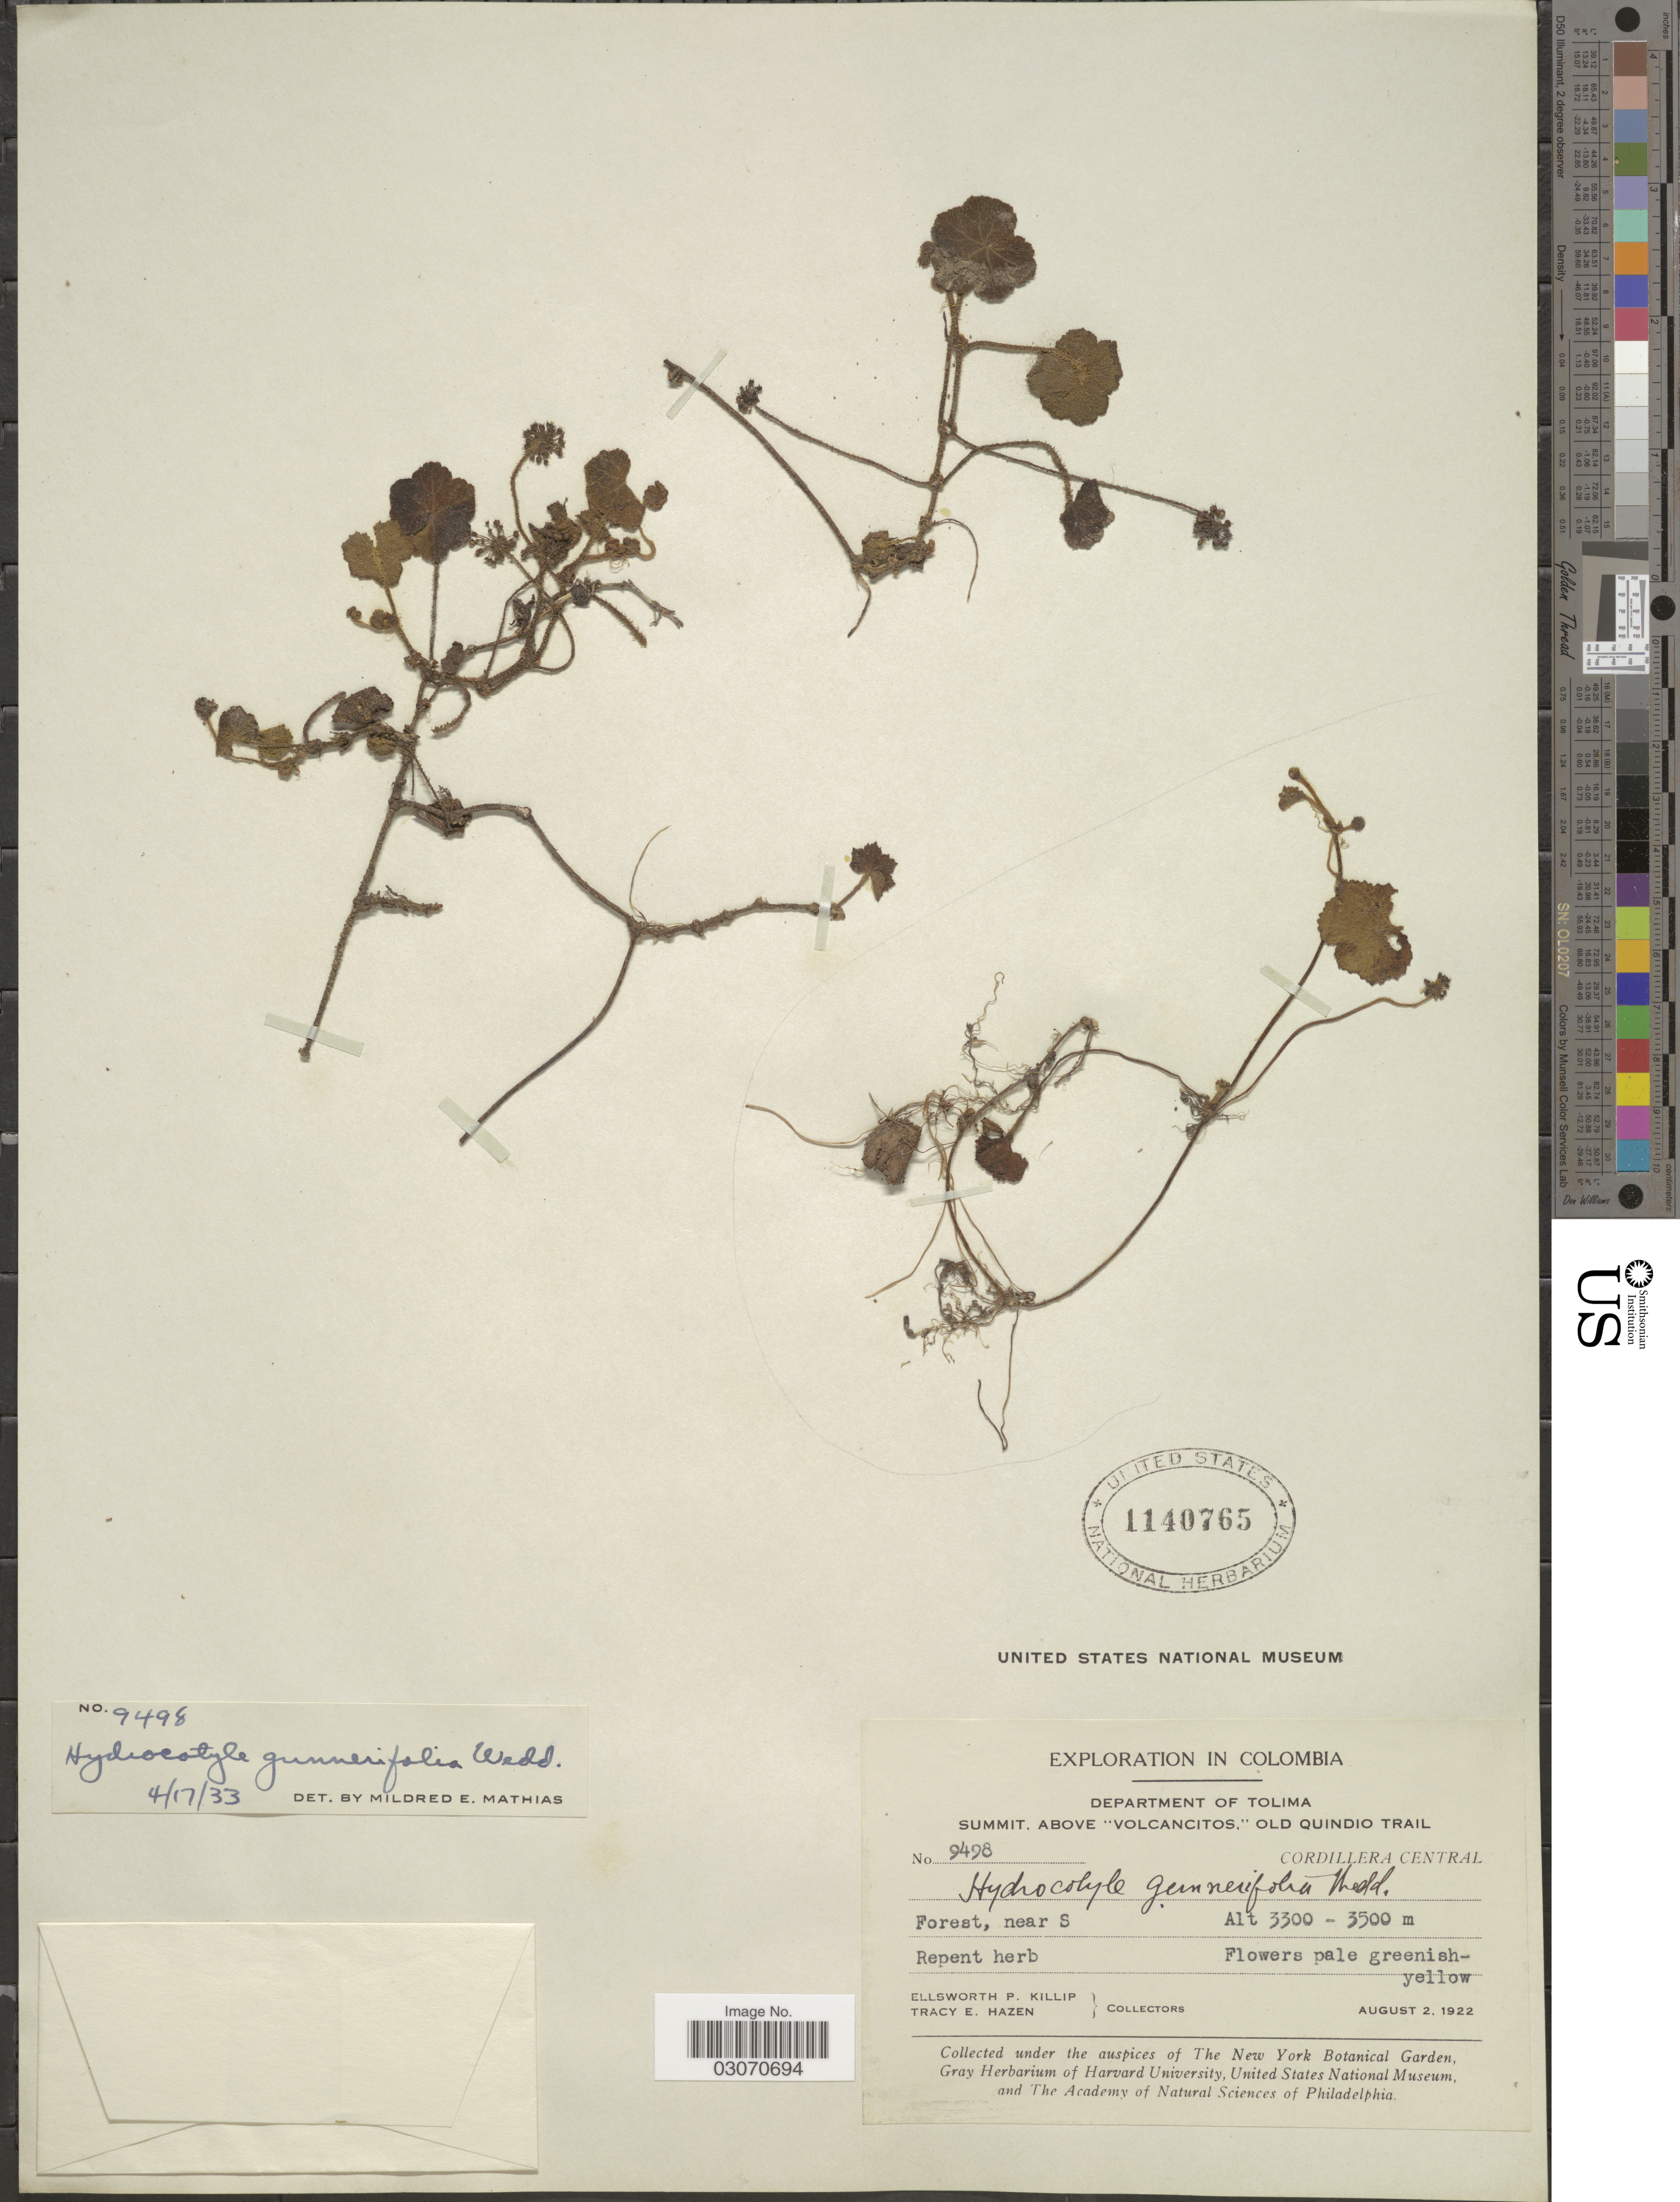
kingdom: Plantae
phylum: Tracheophyta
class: Magnoliopsida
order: Apiales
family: Araliaceae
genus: Hydrocotyle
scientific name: Hydrocotyle gunnerifolia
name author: Wedd.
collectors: E. P. Killip & T. E. Hazen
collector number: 9498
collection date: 1922-08-02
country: Colombia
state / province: Tolima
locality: Department of Tolima, Summit above "Volcancitos," Old Quindio Trail, Cordillera Central.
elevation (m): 3300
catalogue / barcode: US 1140765